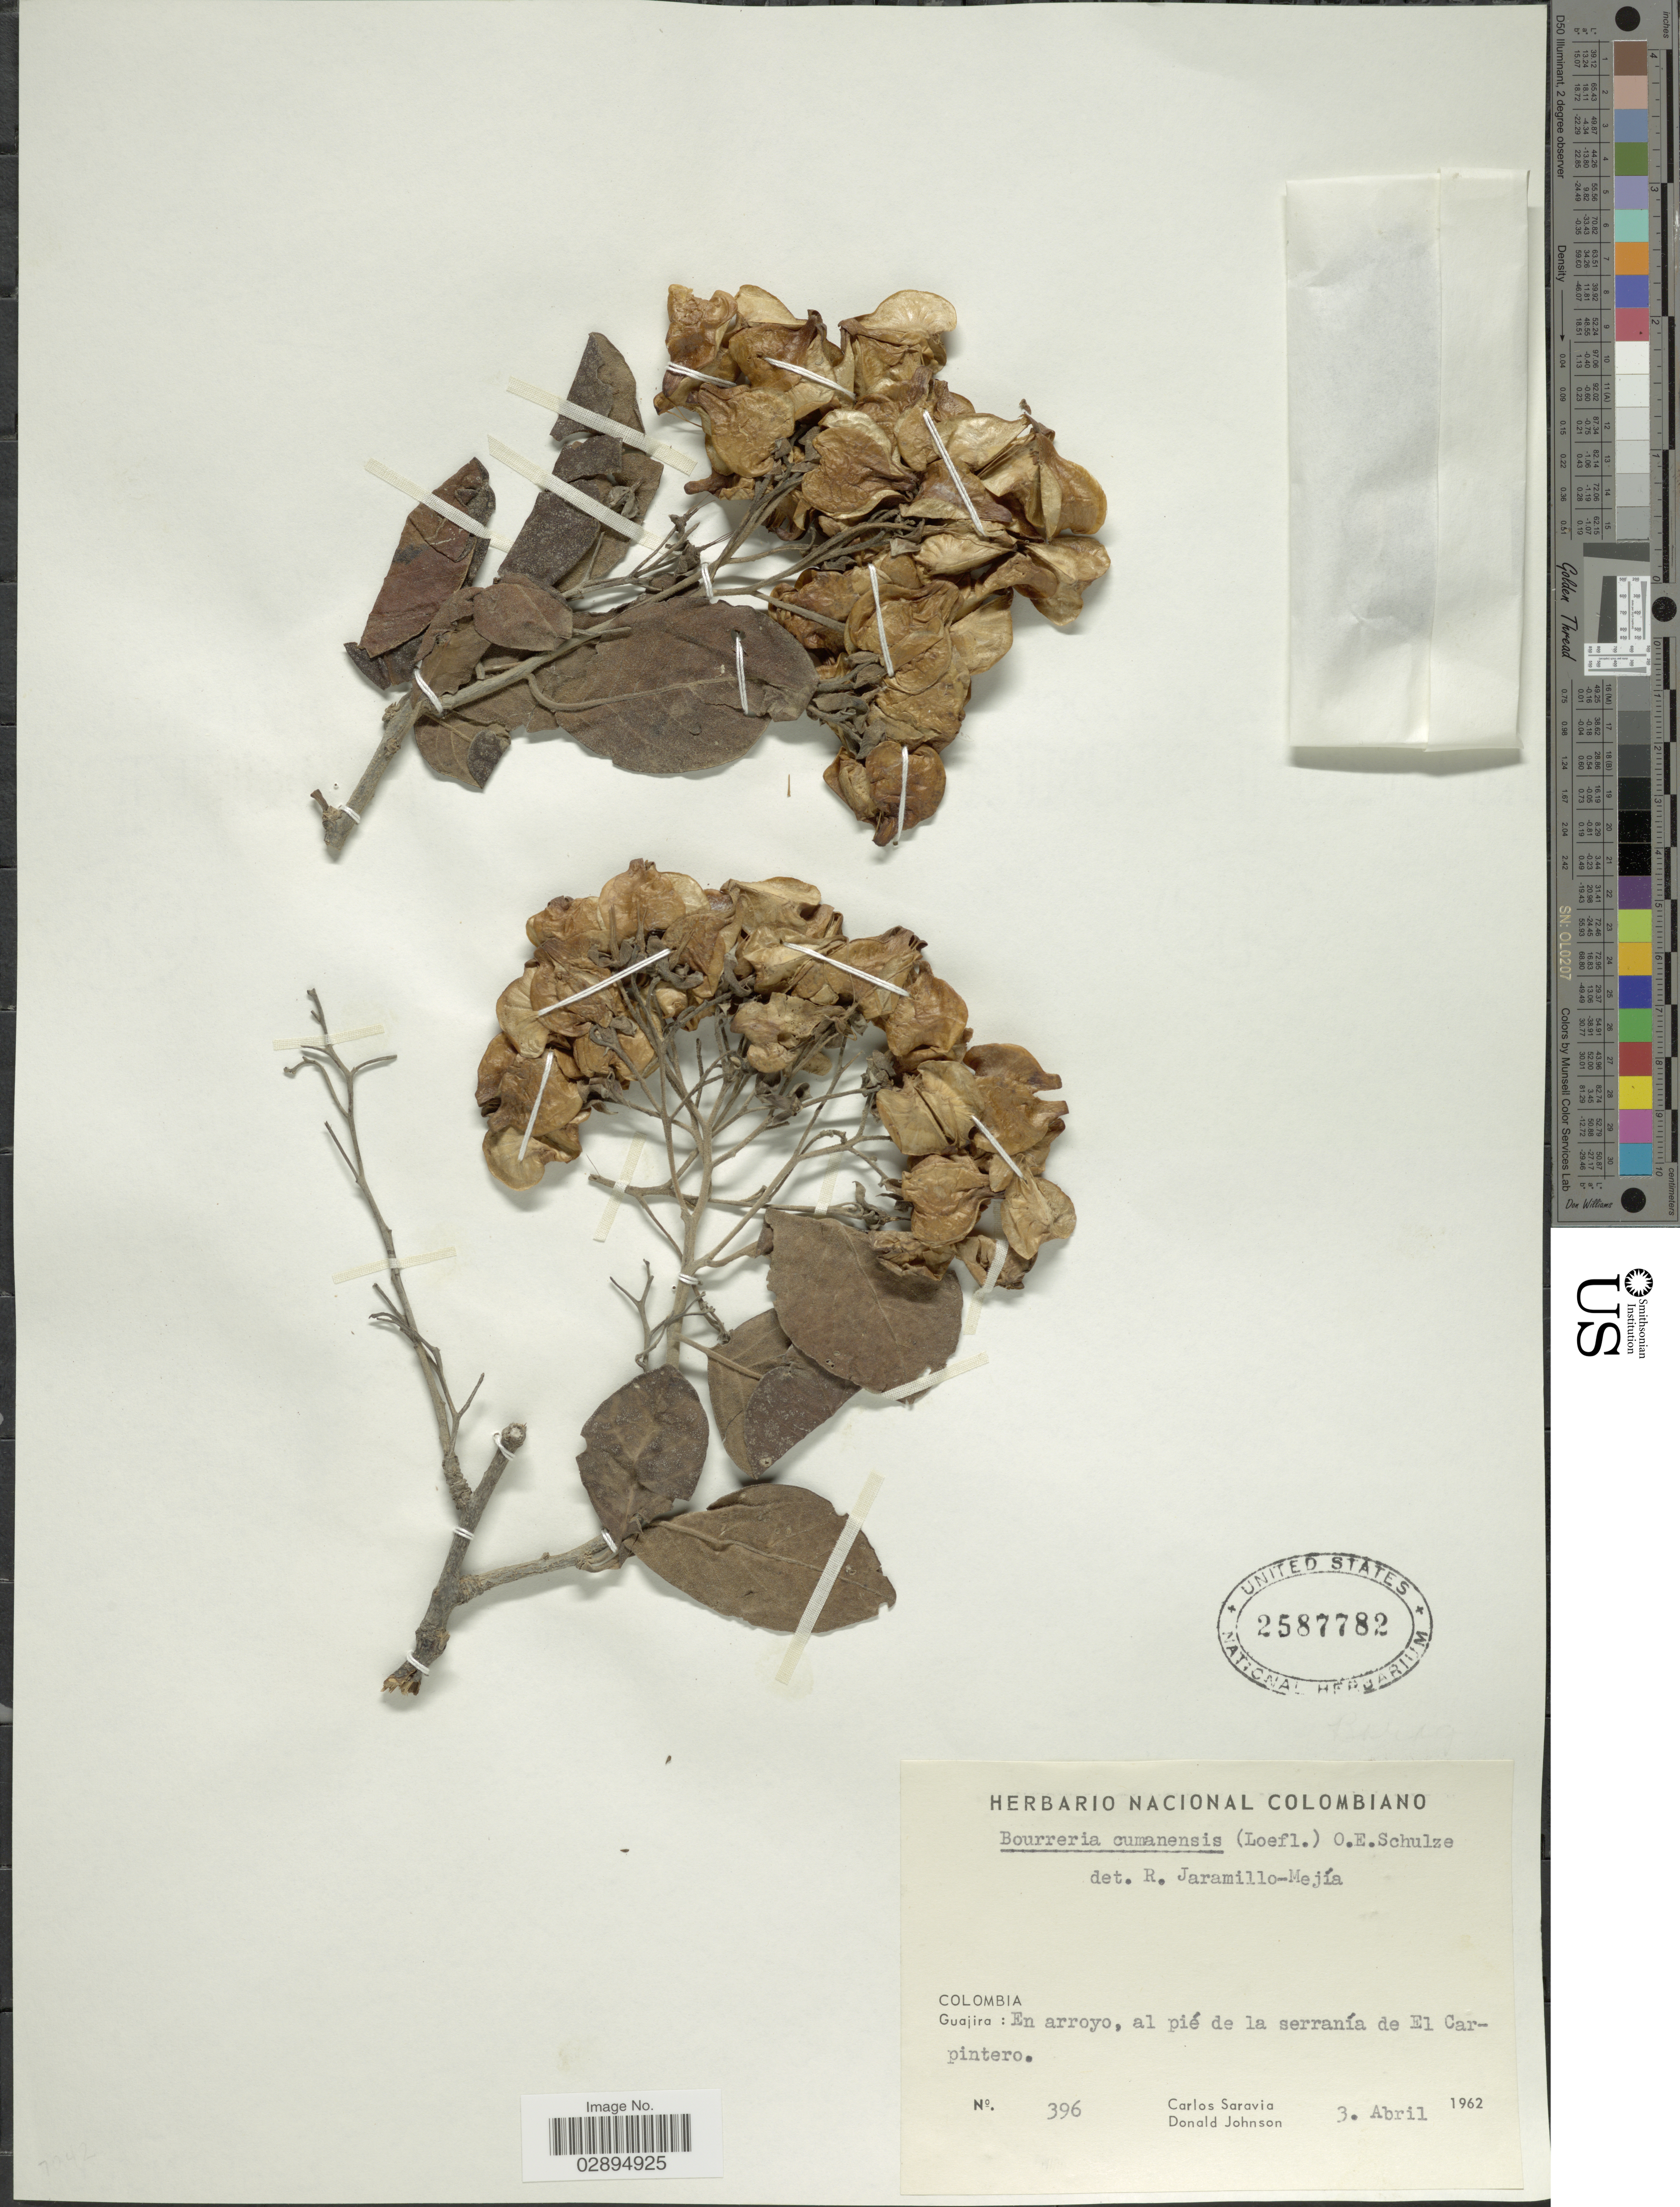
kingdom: Plantae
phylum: Tracheophyta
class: Magnoliopsida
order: Boraginales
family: Ehretiaceae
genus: Bourreria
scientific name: Bourreria exsucca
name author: (L.) Jacq.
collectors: C. Saravia & D. Johnson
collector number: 396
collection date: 1962-04-03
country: Colombia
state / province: La Guajira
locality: En arroyo, al pié de la serranía de El Carpintero.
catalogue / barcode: US 2587782